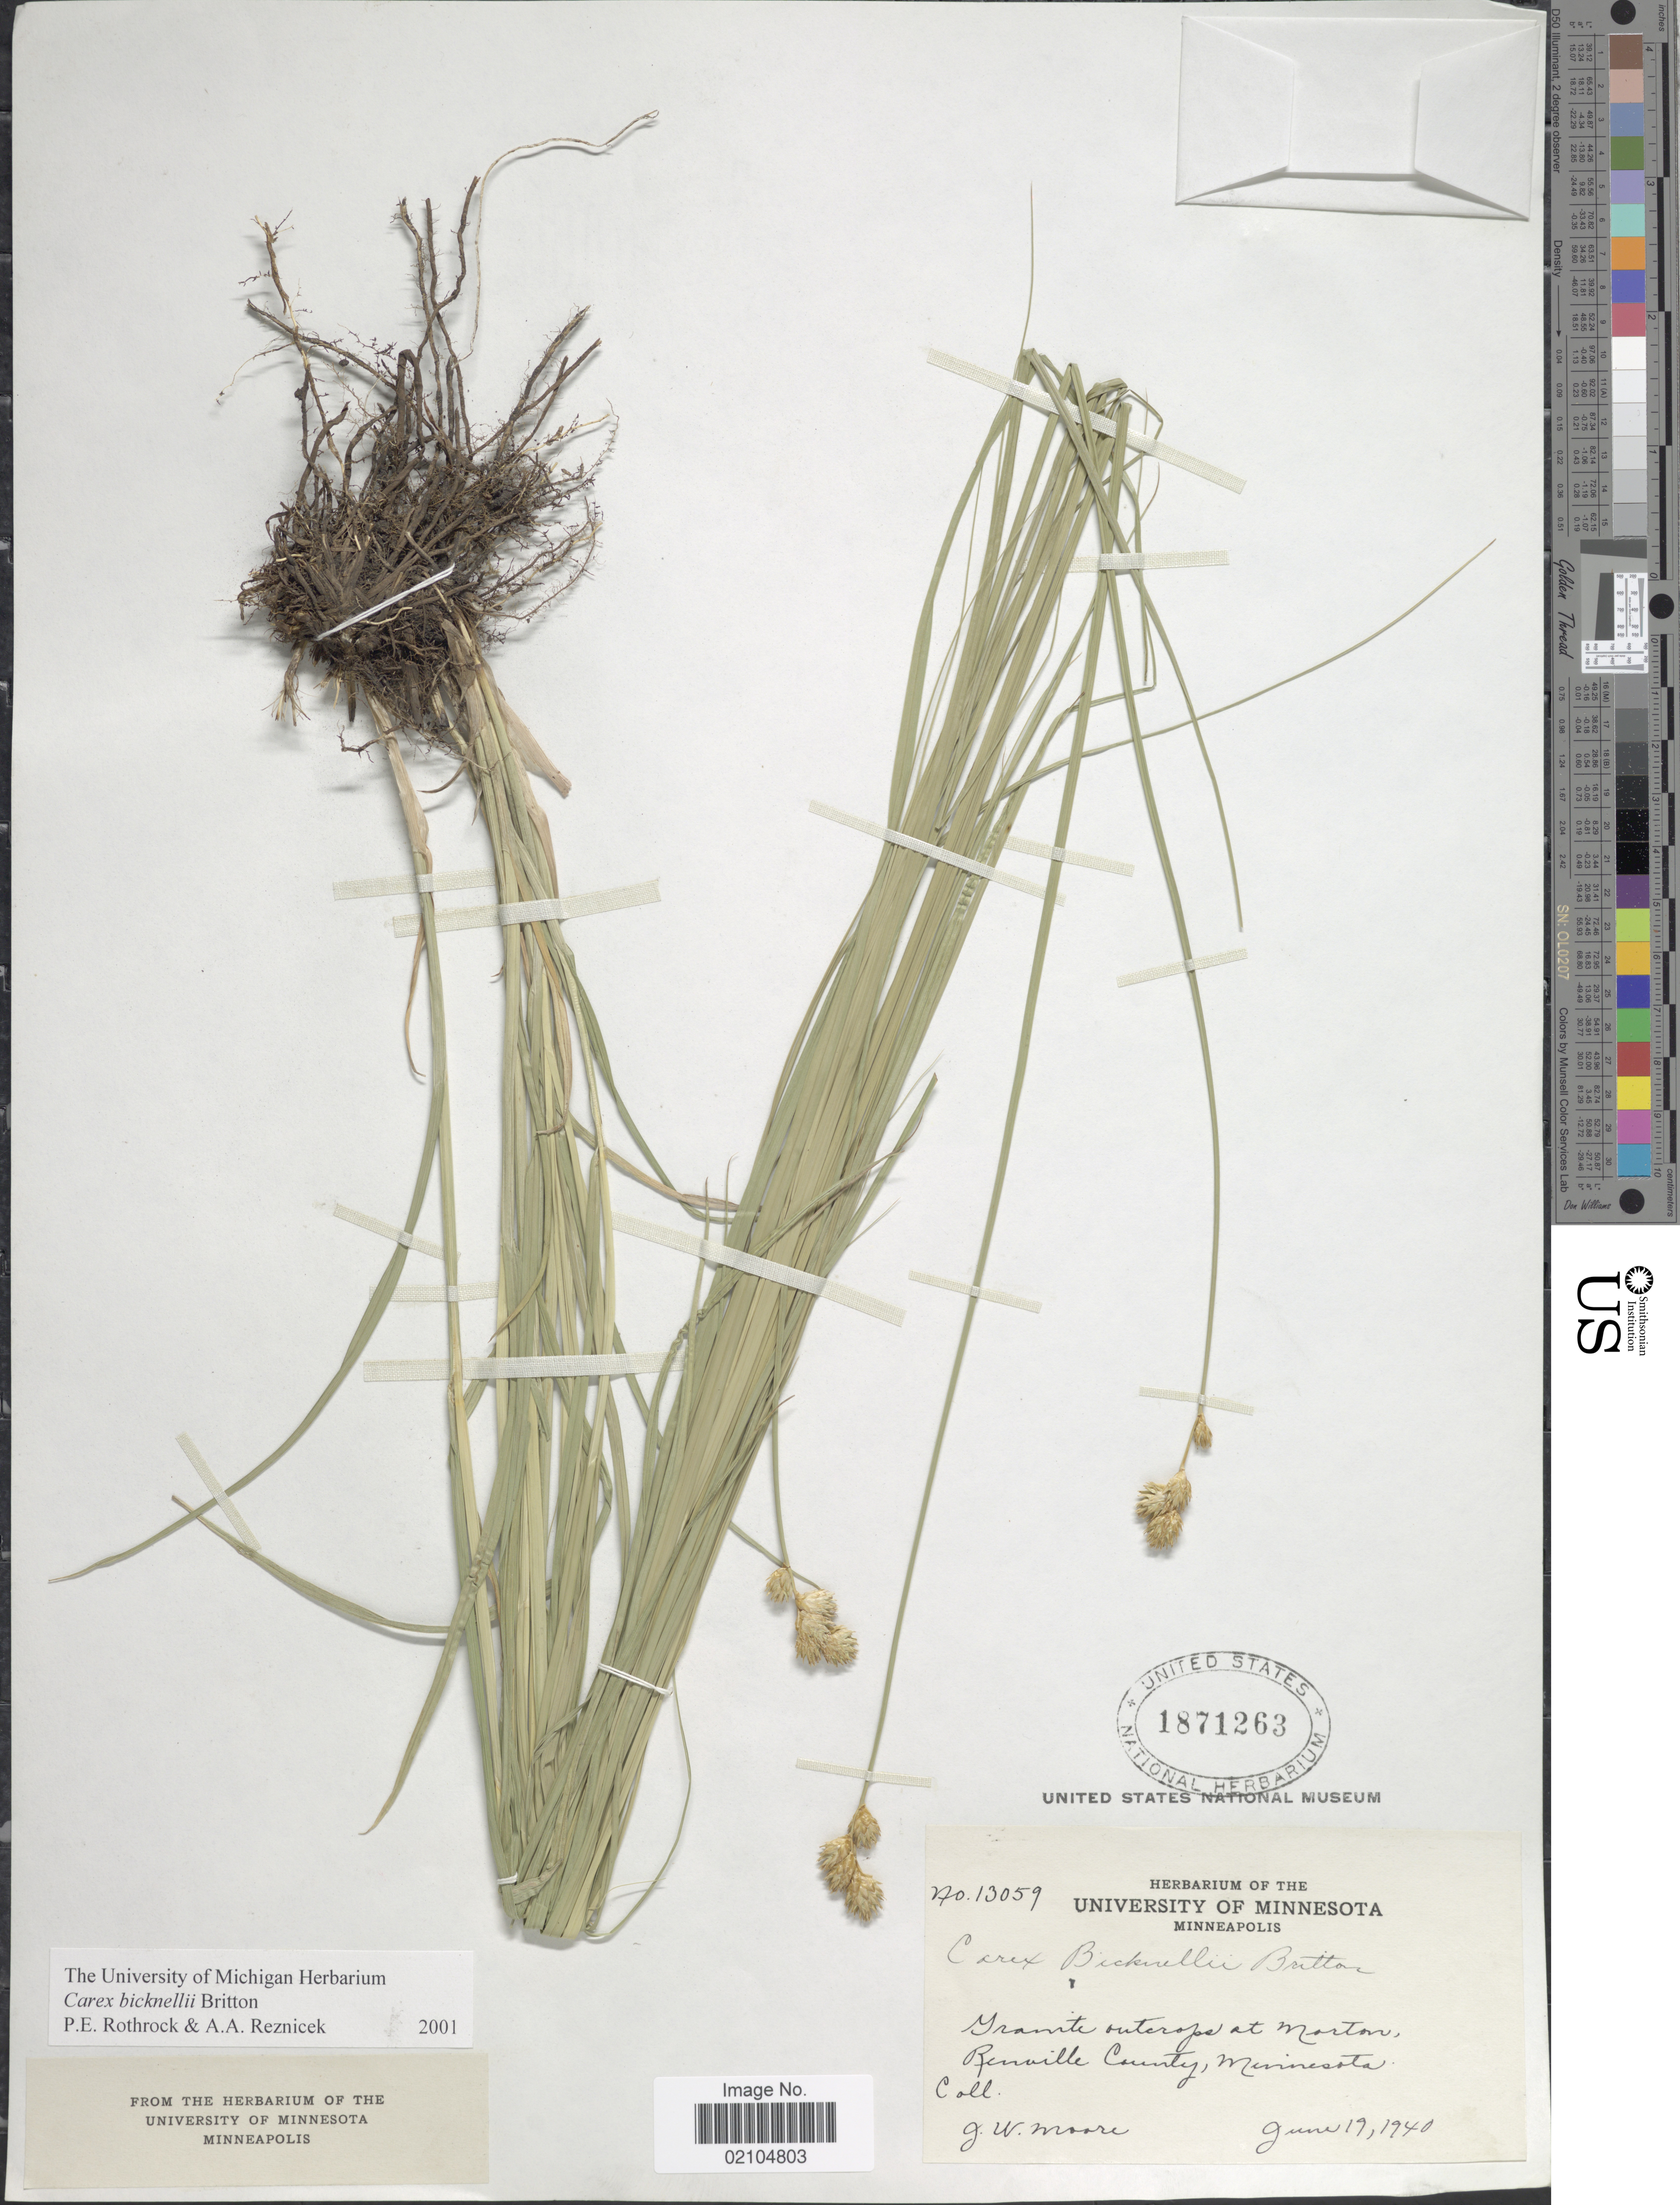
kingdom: Plantae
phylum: Tracheophyta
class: Liliopsida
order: Poales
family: Cyperaceae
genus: Carex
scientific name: Carex bicknellii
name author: Britton & A. Br.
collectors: J. Moore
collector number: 13059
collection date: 1940-06-17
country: United States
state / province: Minnesota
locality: Granite outcrops at Morton, Renville County.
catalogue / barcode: US 1871263